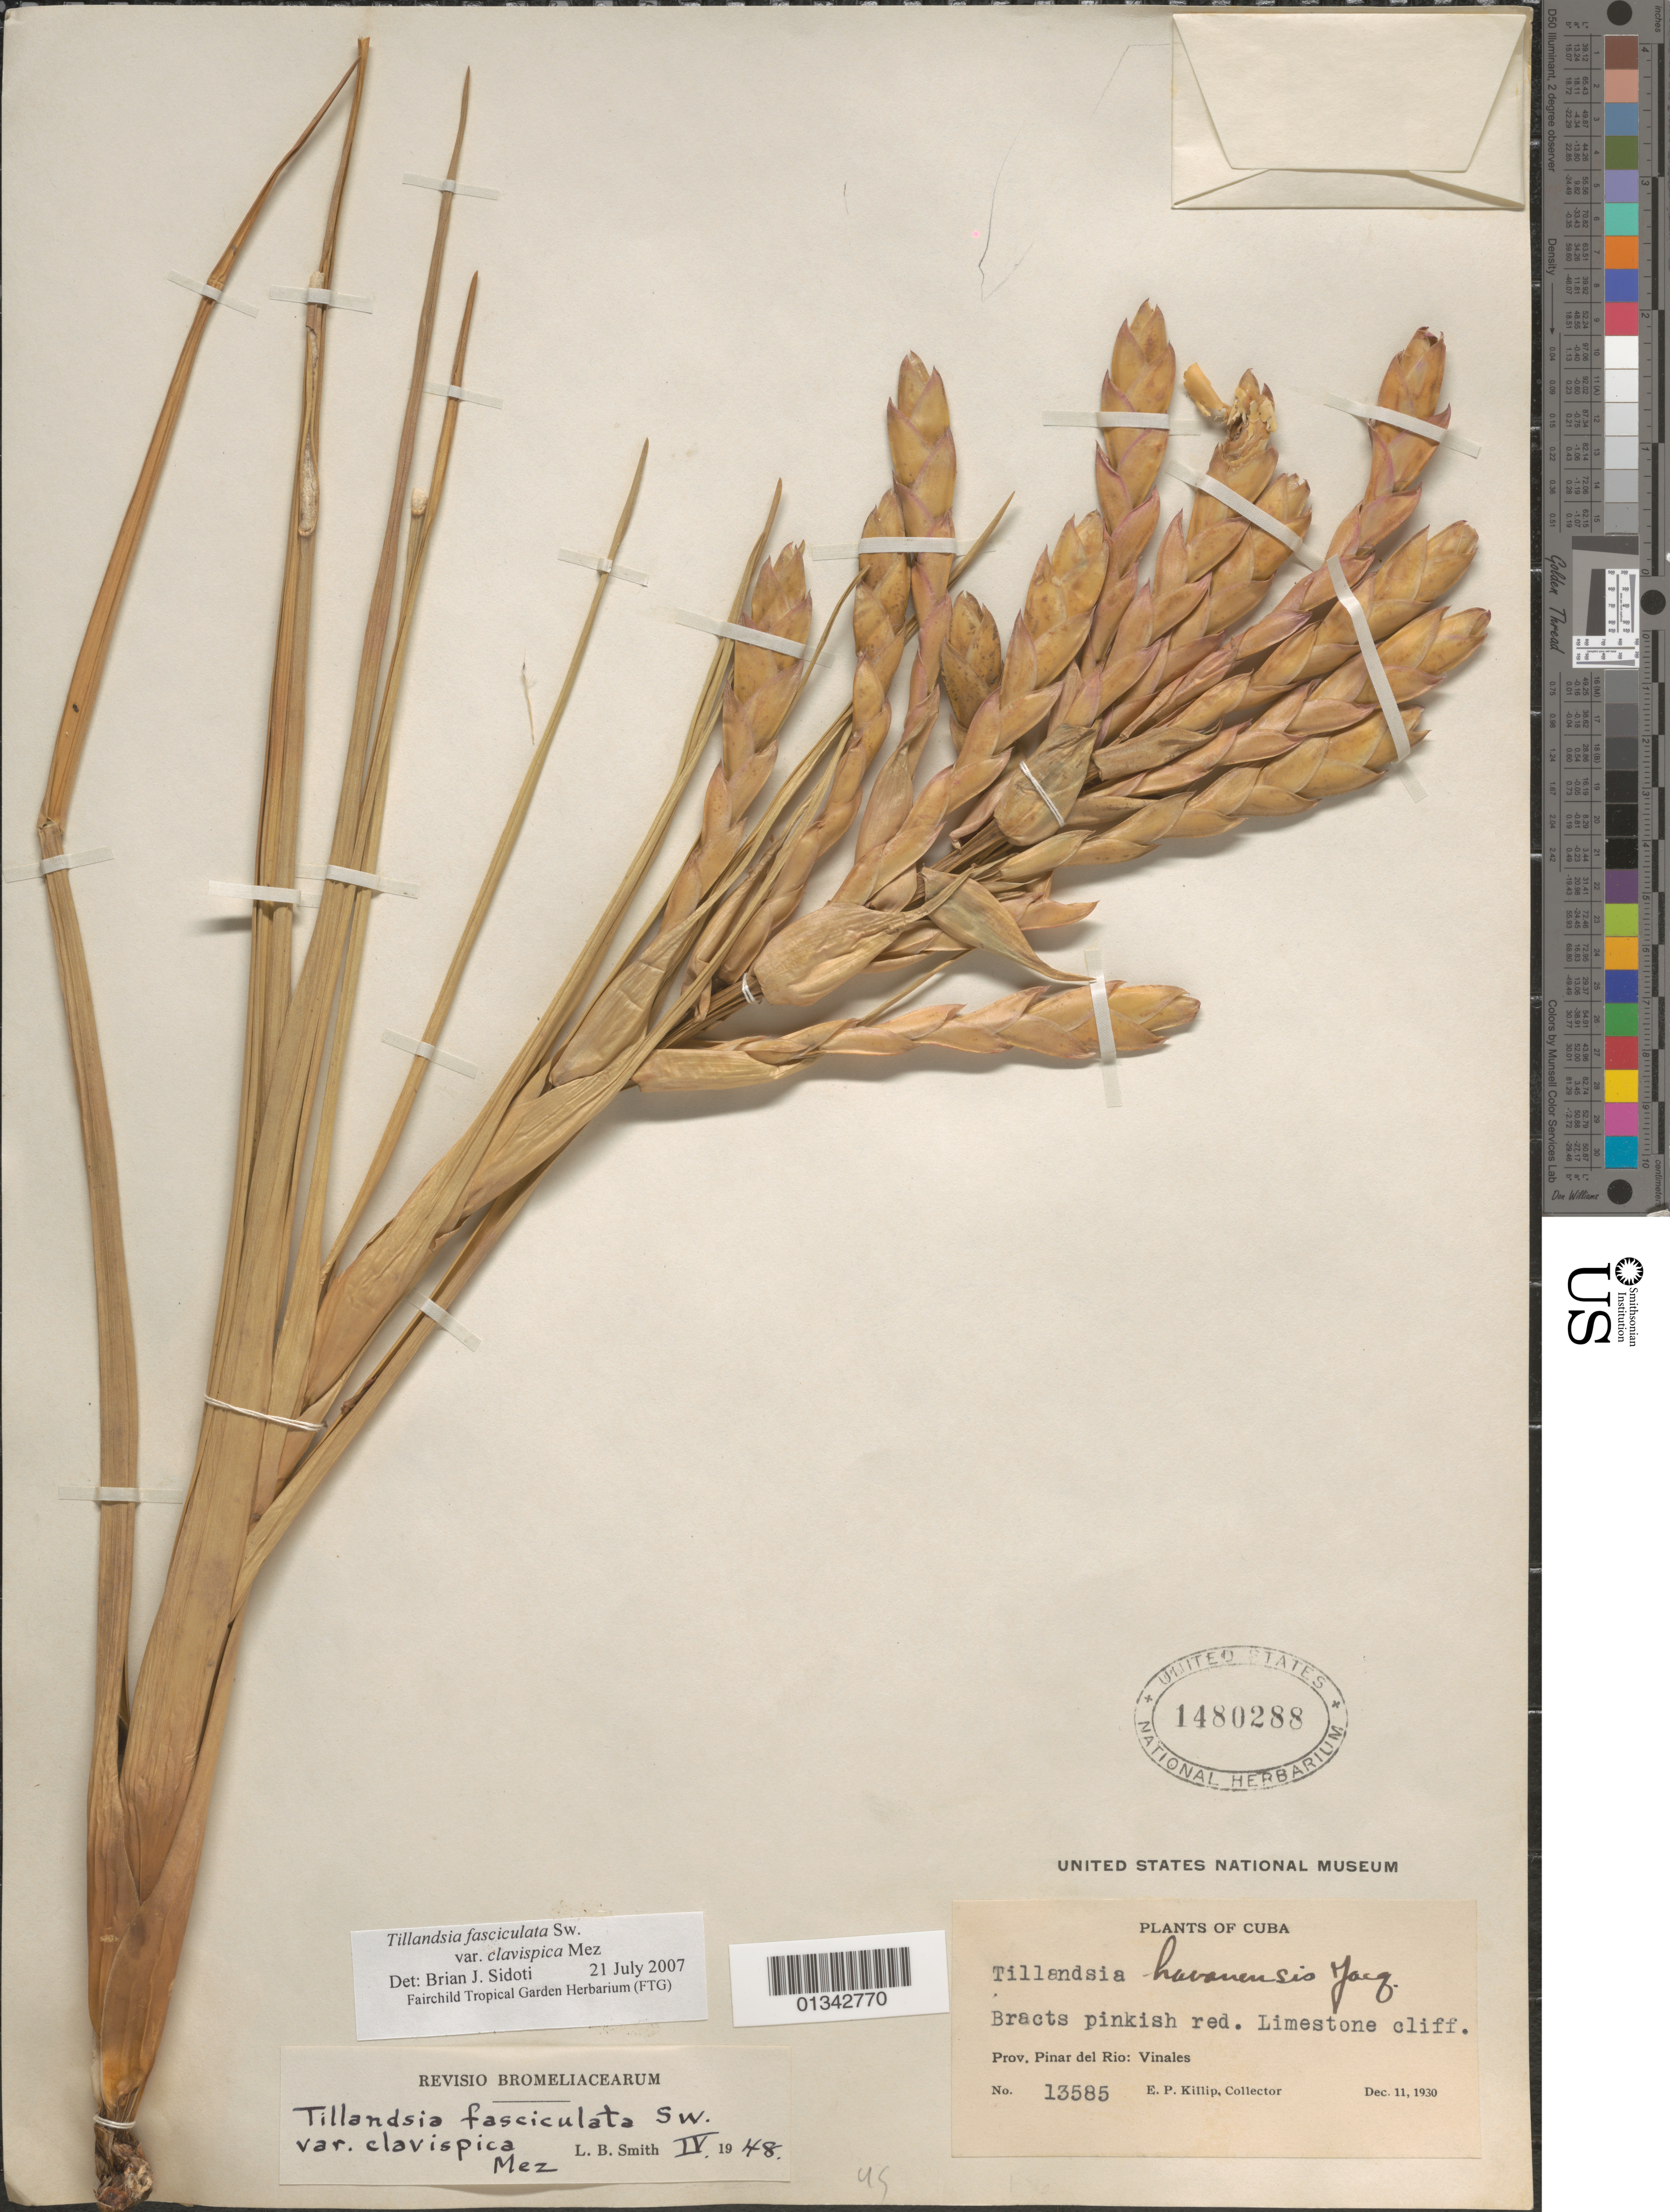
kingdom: Plantae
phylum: Tracheophyta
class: Liliopsida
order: Poales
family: Bromeliaceae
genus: Tillandsia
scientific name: Tillandsia fasciculata var. clavispica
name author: Mez in A. DC.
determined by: Sidoti, B. J.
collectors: E. P. Killip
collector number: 13585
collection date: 1930-12-11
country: Cuba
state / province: Pinar del Rio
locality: Vinales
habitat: Limestone cliff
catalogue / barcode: US 1480288